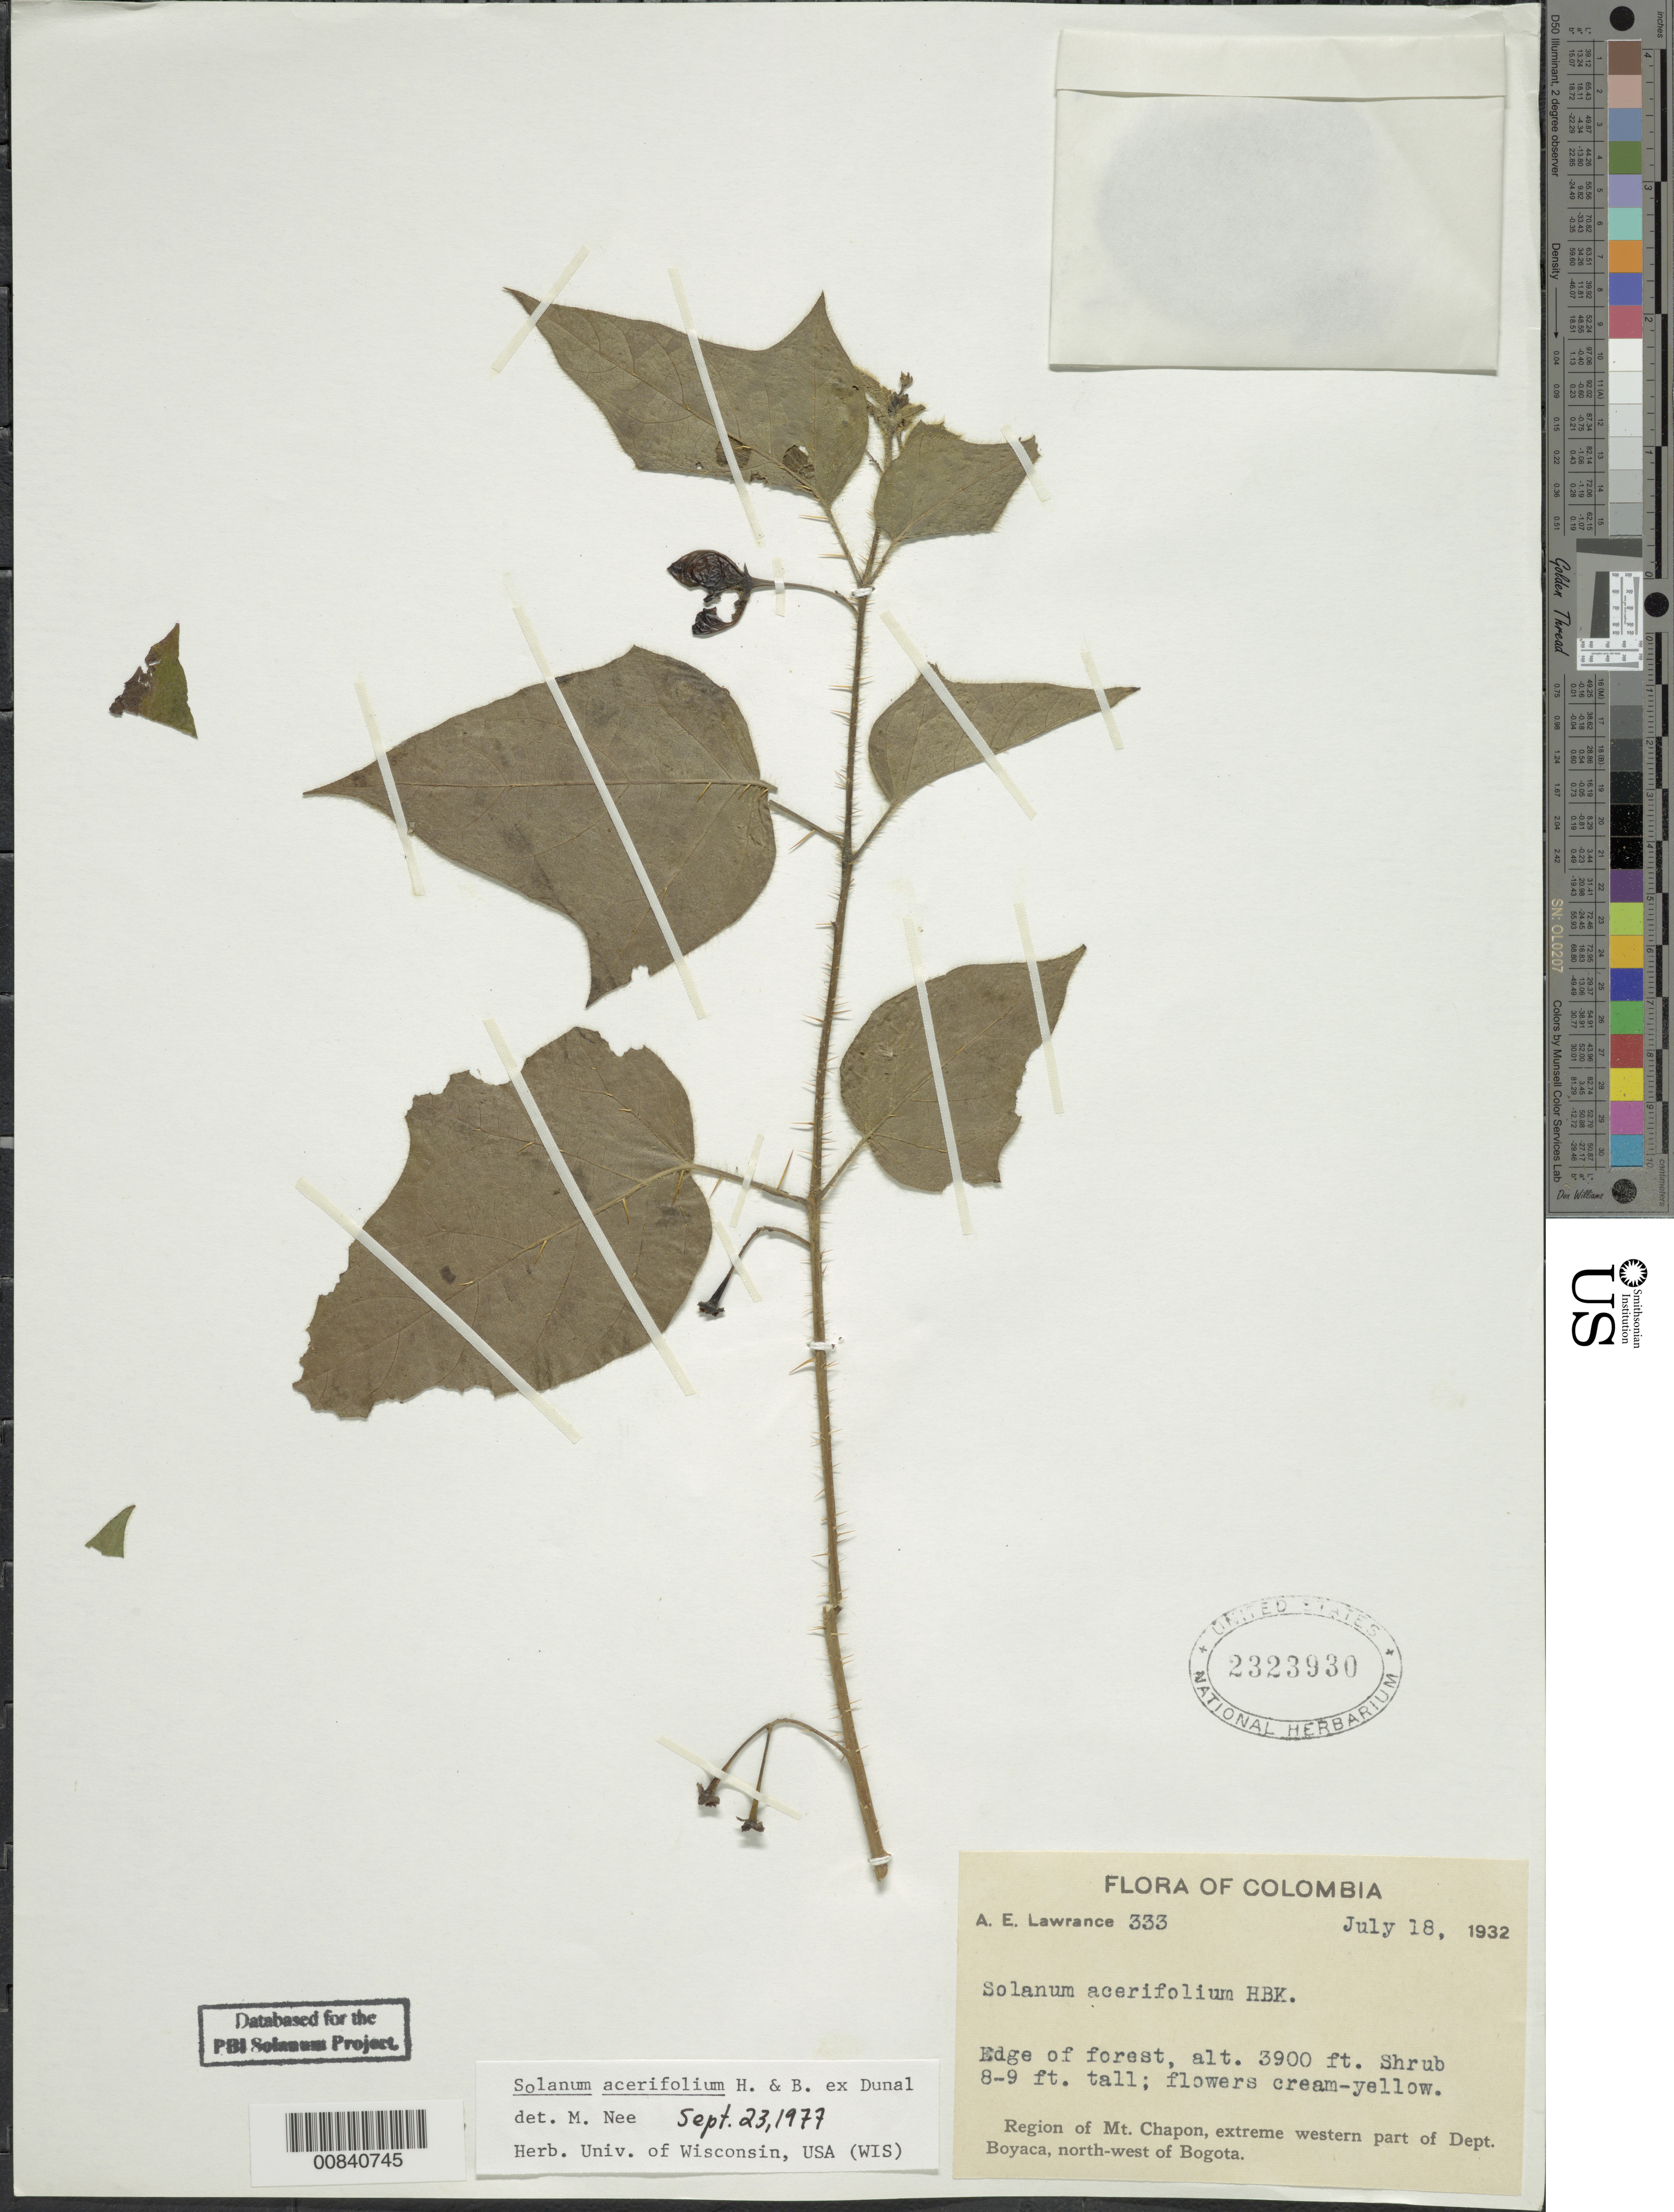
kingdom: Plantae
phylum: Tracheophyta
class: Magnoliopsida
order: Solanales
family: Solanaceae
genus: Solanum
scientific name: Solanum acerifolium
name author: Humb. & Bonpl. ex Dunal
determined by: Nee, Michael H.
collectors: A. Lawrance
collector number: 333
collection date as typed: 18 Jul 1932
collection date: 1932-07-18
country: Colombia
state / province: Boyacá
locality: Region of Mt. Chapon, extreme western part of Dept. Boyaca, northwest of Bogota.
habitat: Edge of forest.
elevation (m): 1189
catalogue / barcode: US 2323930